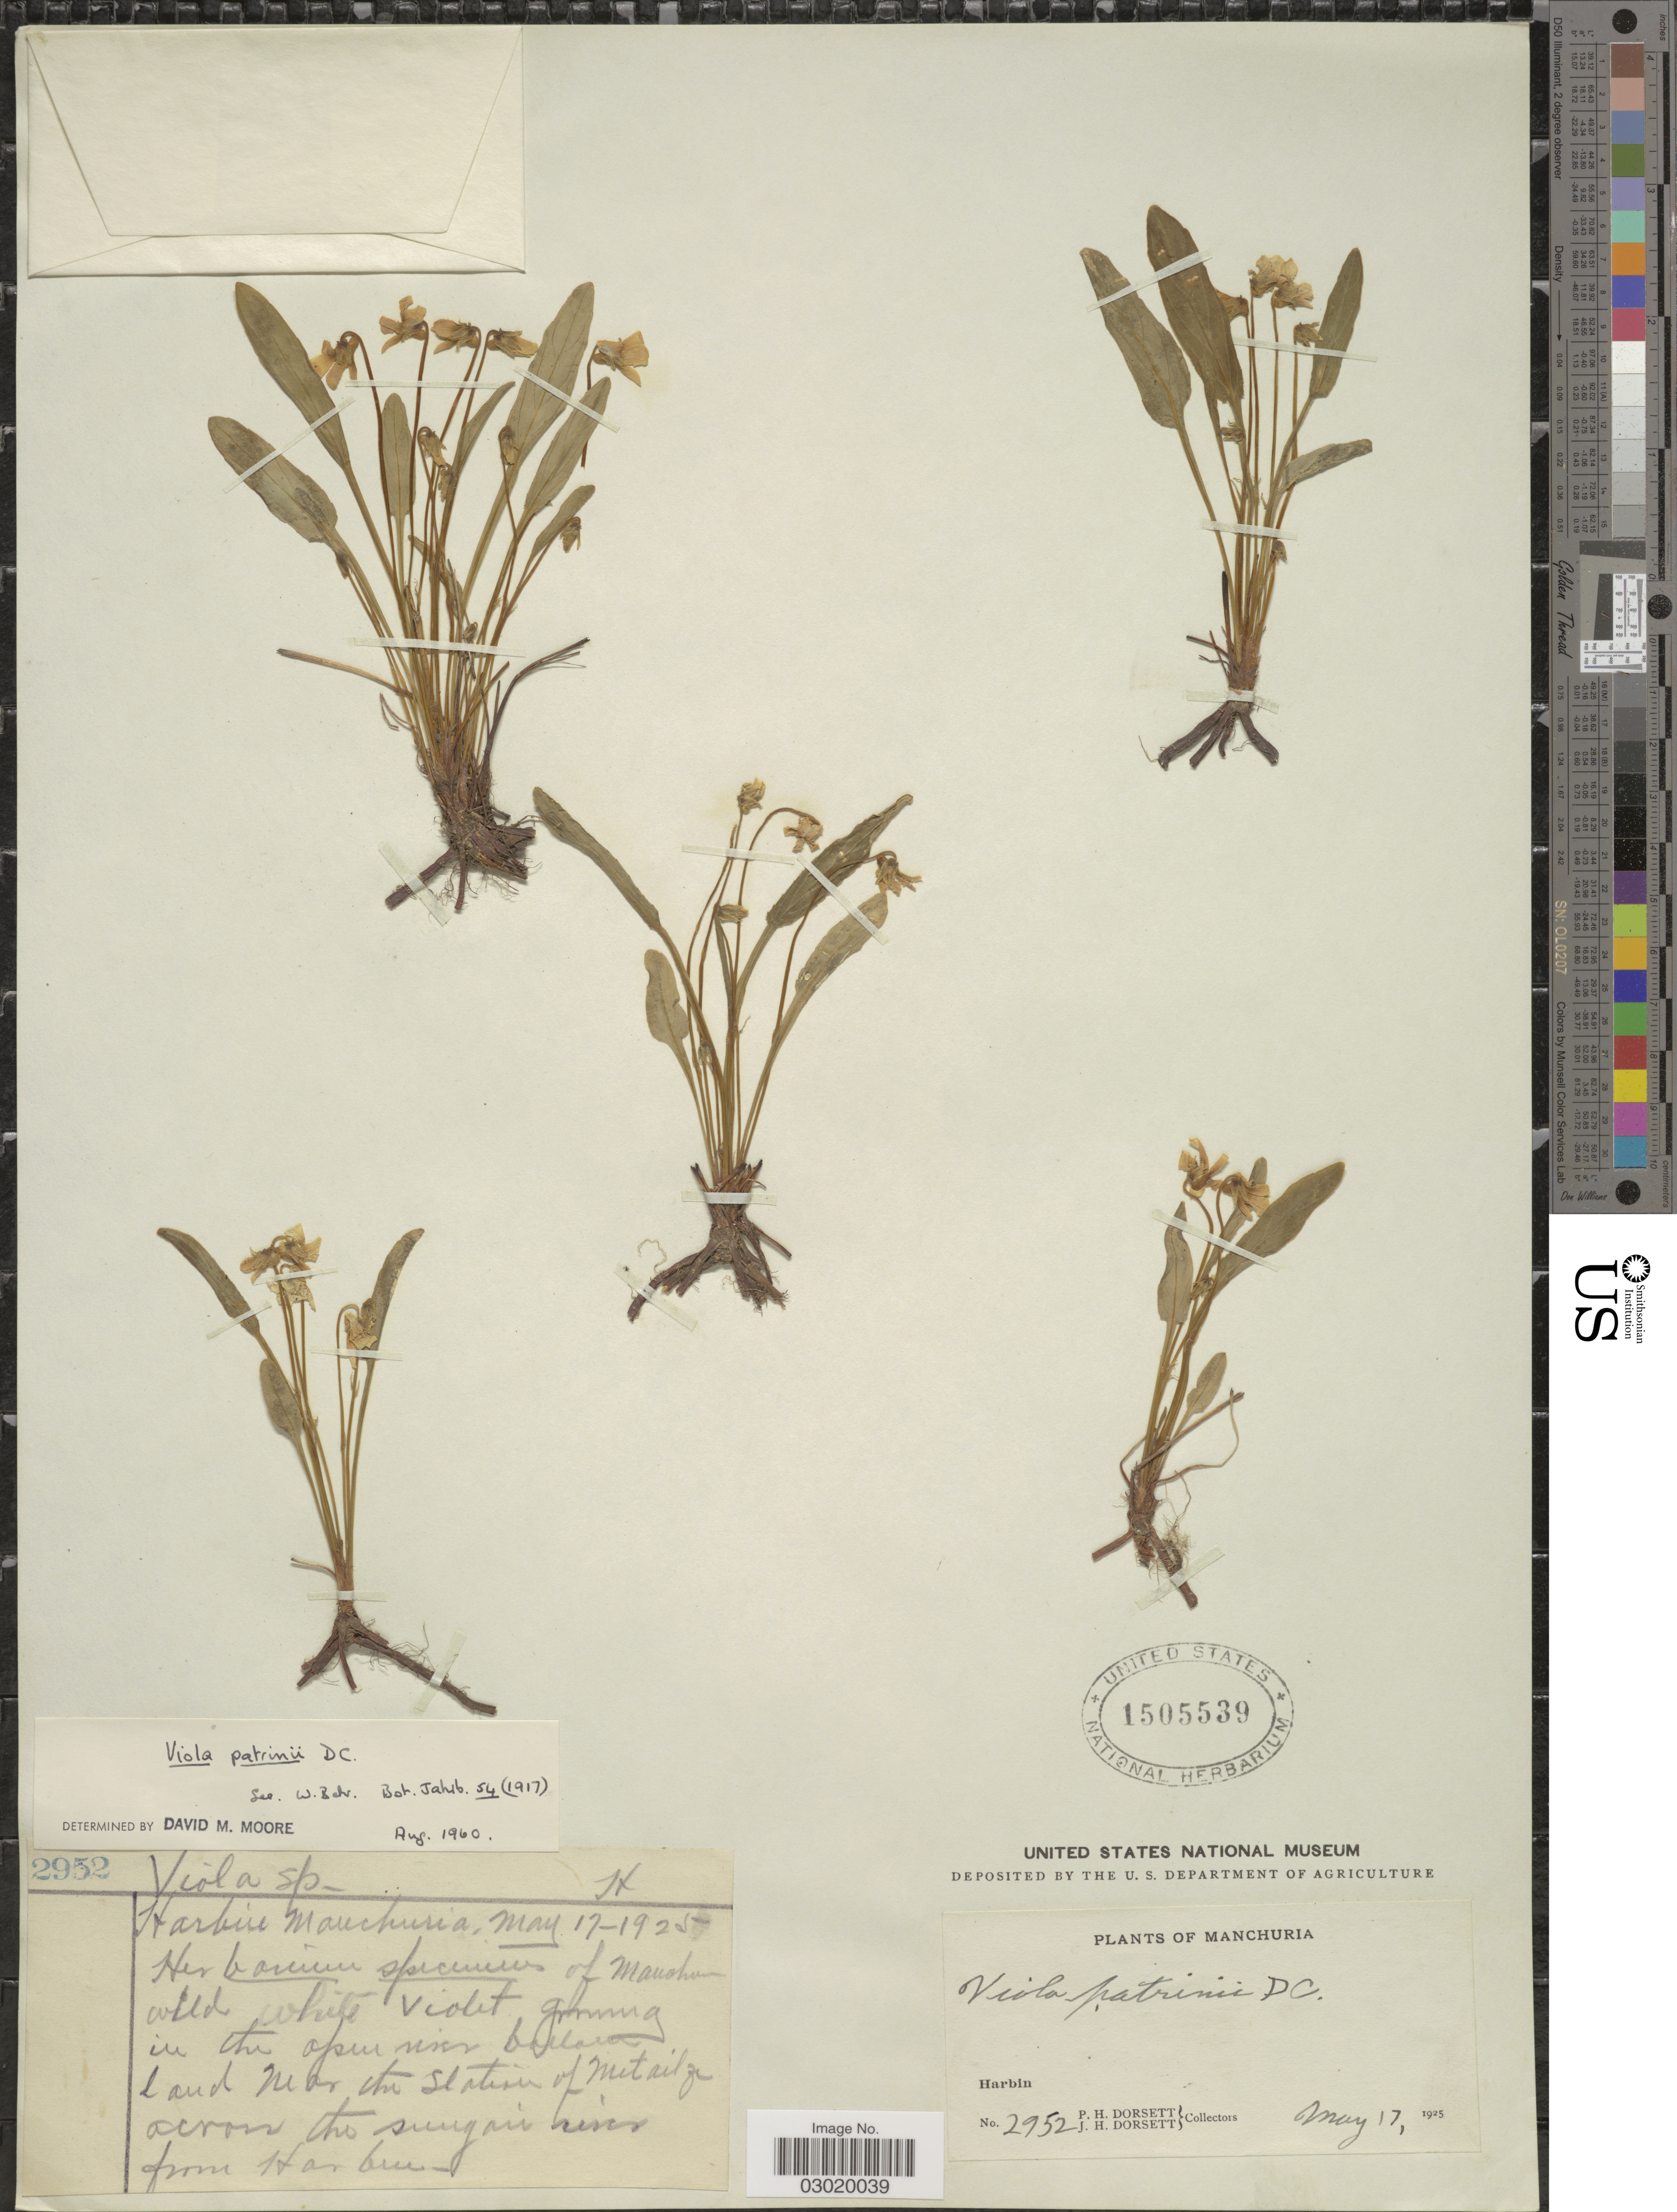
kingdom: Plantae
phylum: Tracheophyta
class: Magnoliopsida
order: Malpighiales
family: Violaceae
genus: Viola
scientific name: Viola patrinii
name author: DC.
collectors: P. H. Dorsett & J. Dorsett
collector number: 2952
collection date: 1925-05-17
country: China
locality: Manchuria.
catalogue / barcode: US 1505539